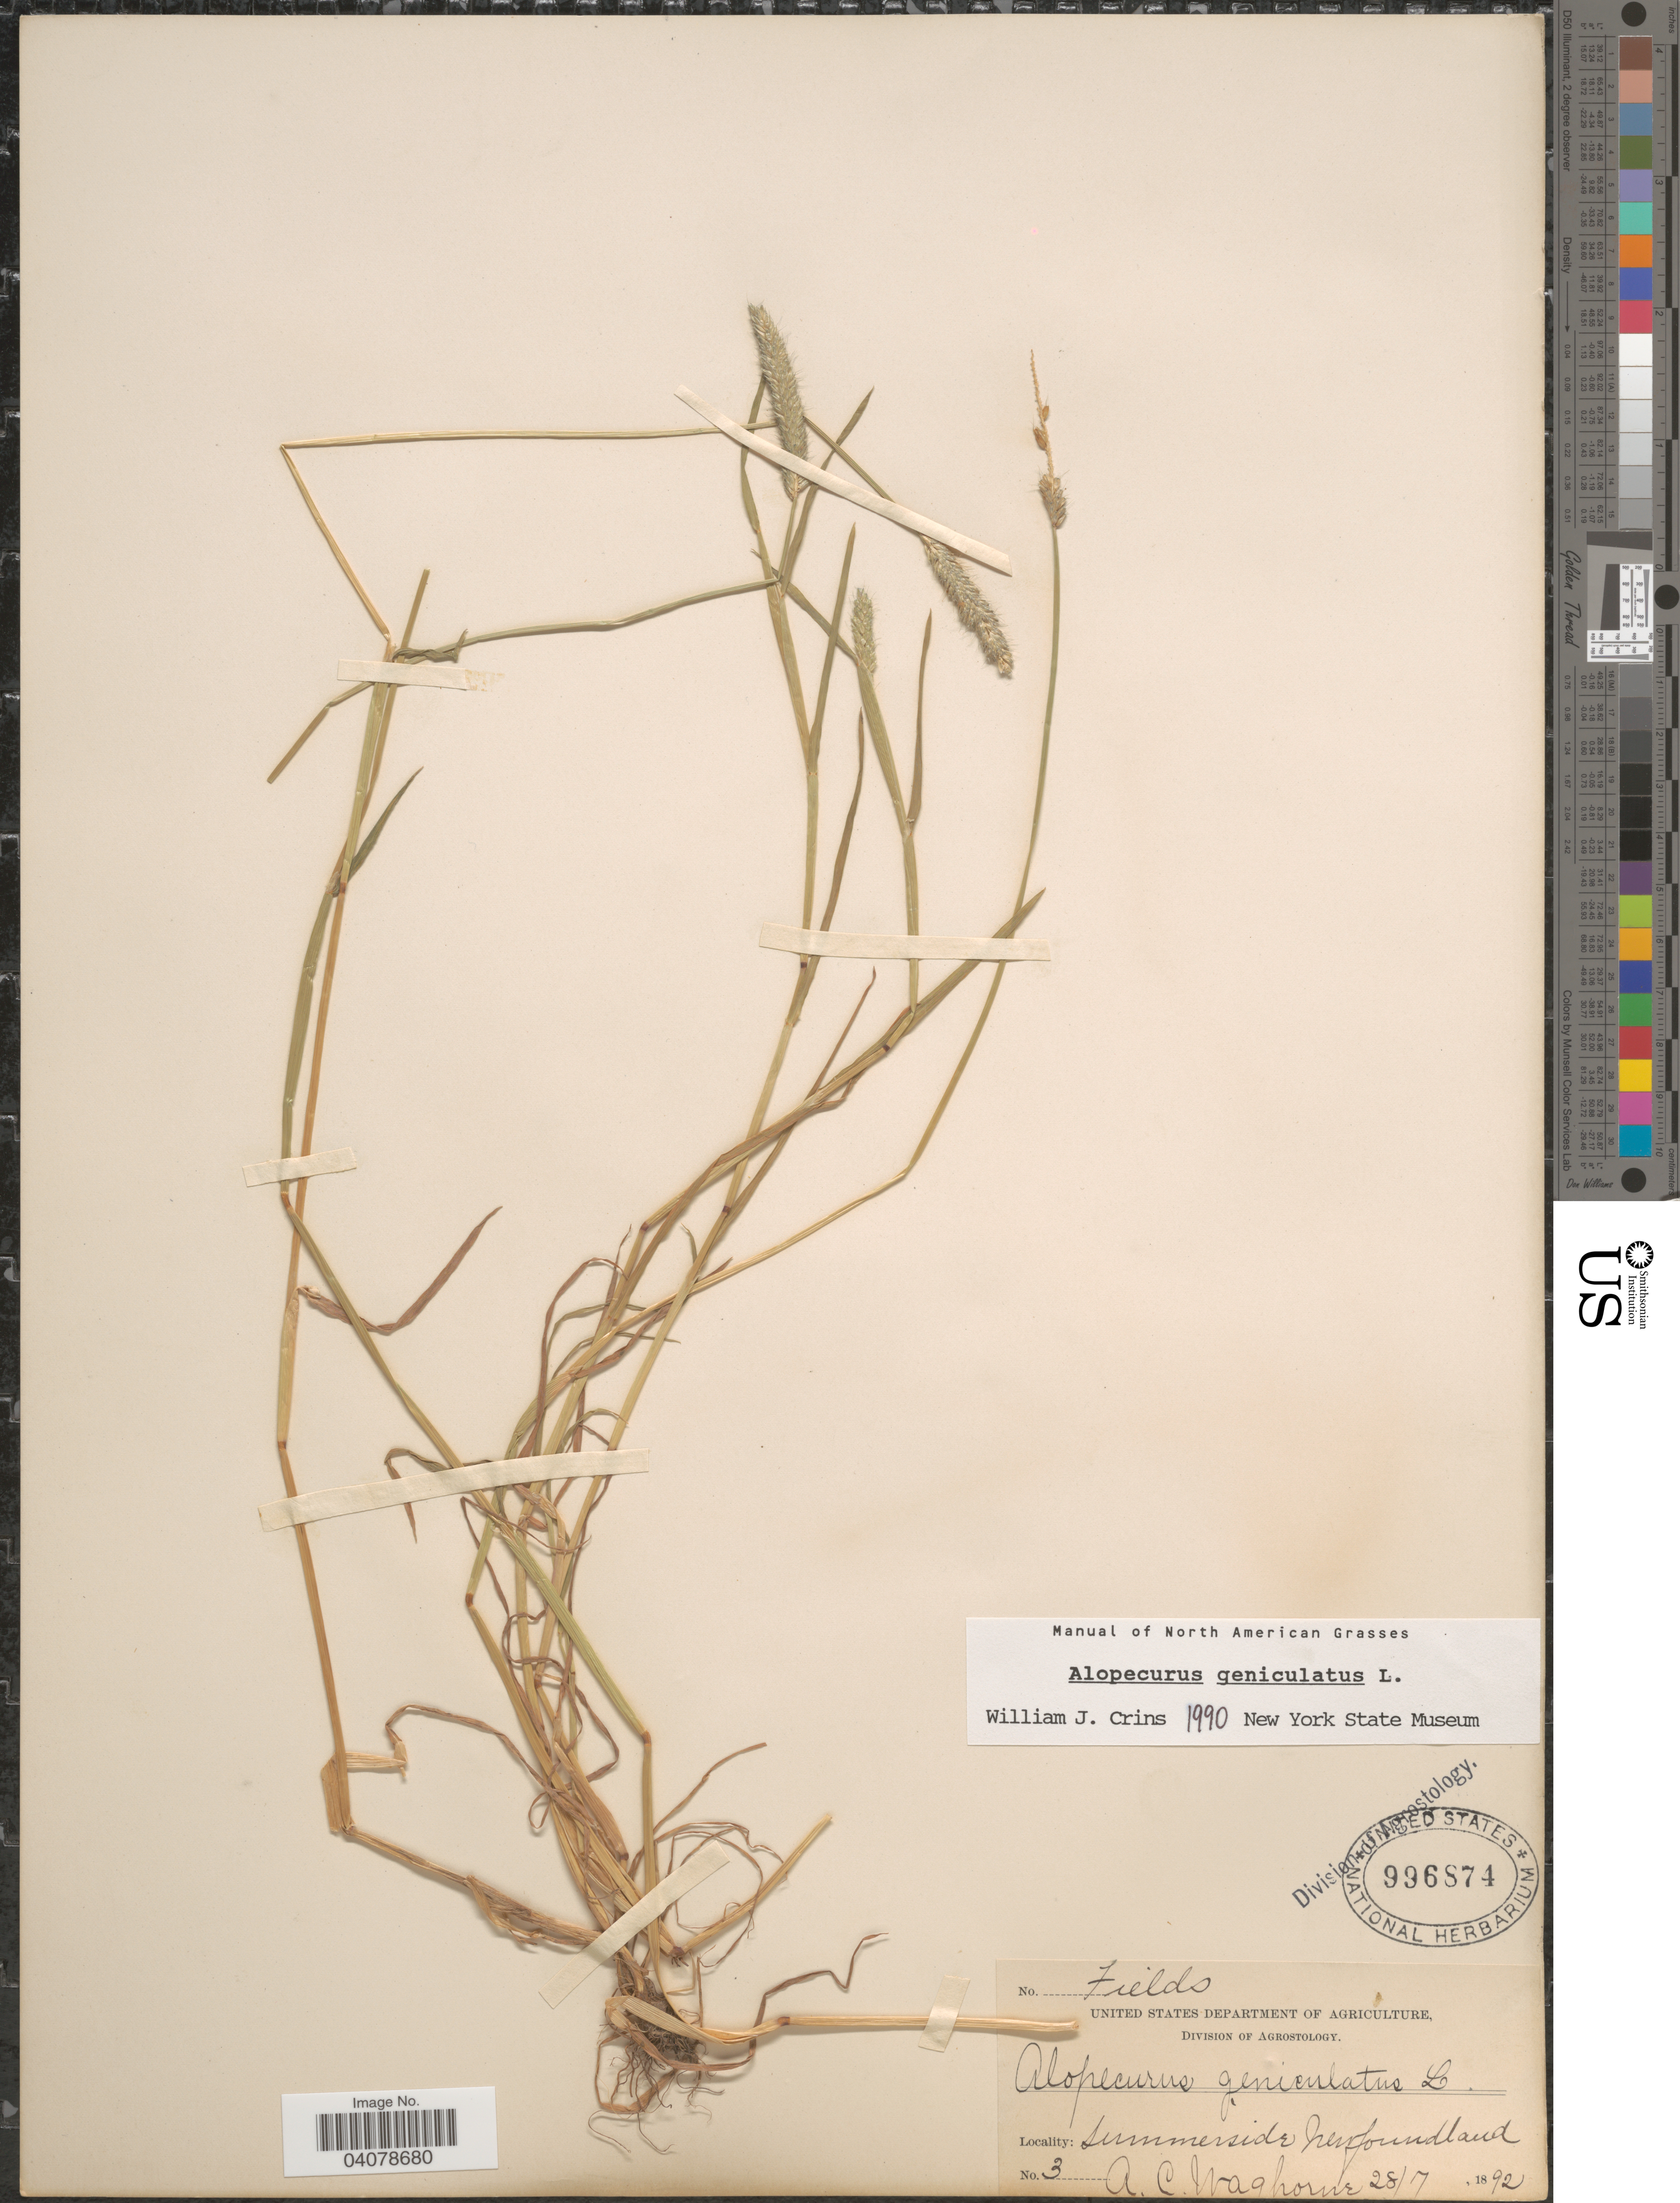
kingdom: Plantae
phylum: Tracheophyta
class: Liliopsida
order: Poales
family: Poaceae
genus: Alopecurus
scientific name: Alopecurus geniculatus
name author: L.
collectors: A. Waghorne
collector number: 3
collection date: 1892-07-28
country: Canada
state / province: Newfoundland and Labrador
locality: Summerside.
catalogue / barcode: US 996874